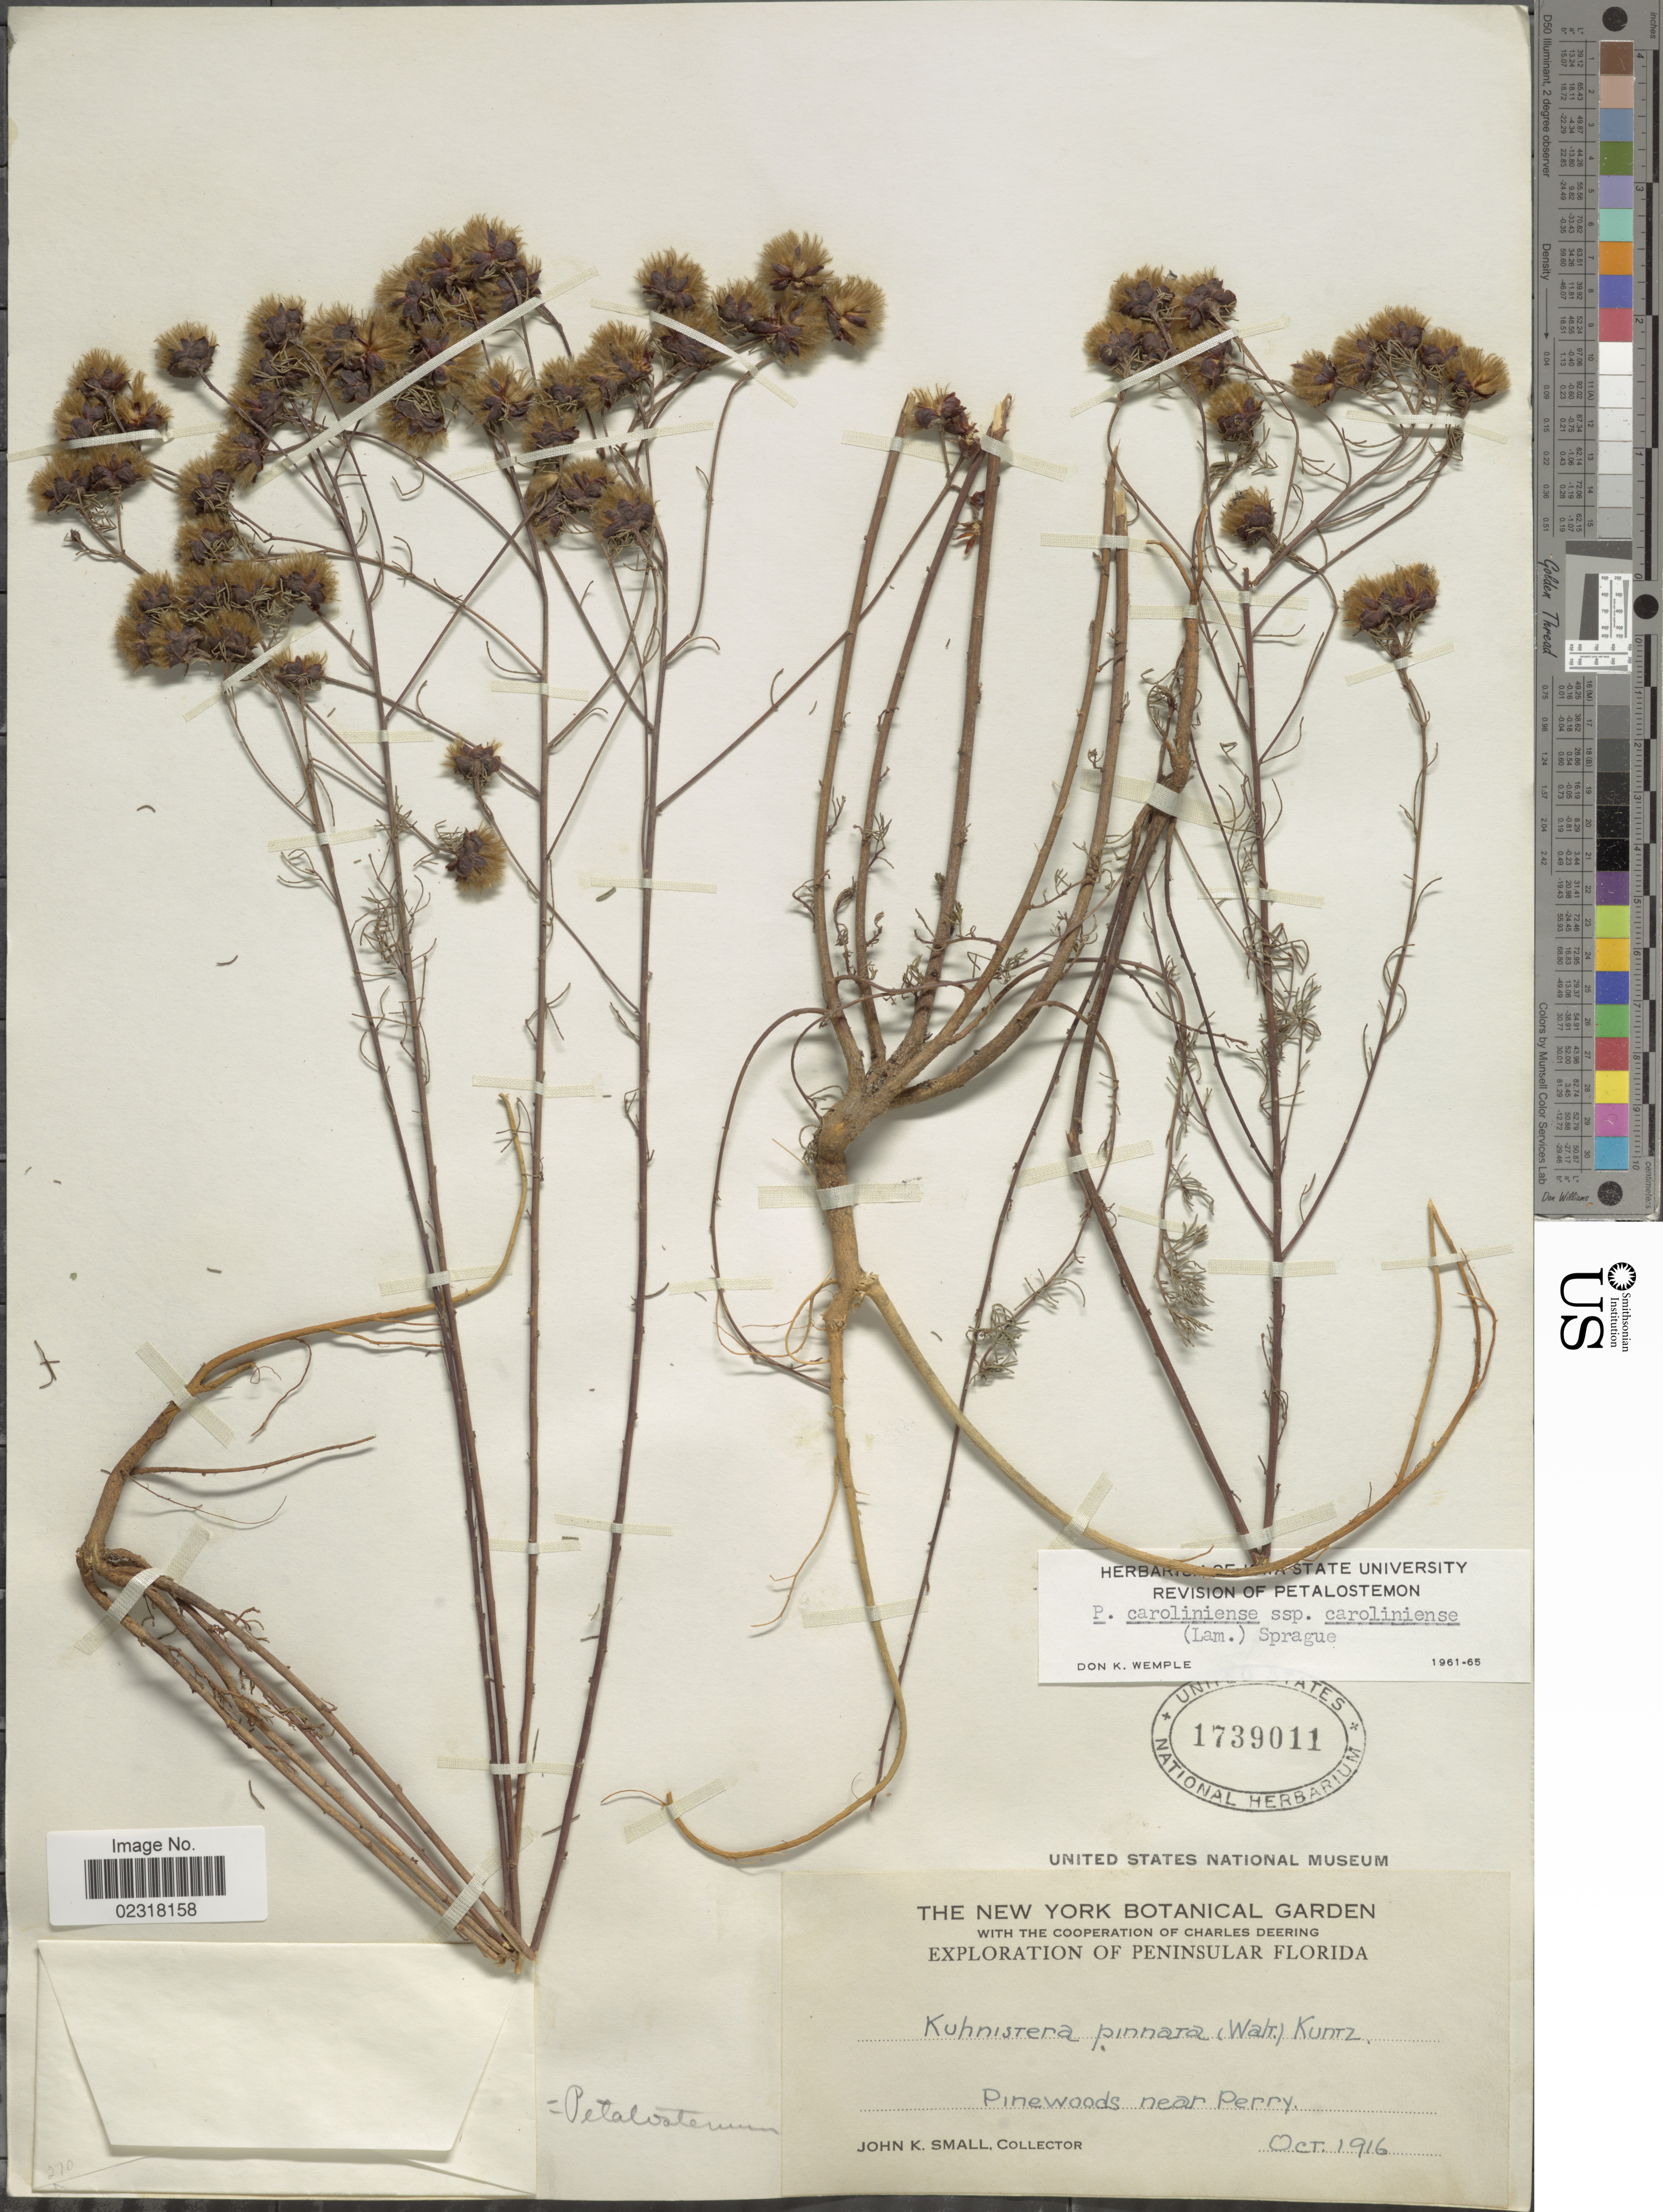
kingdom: Plantae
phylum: Tracheophyta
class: Magnoliopsida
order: Fabales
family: Fabaceae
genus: Dalea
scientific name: Dalea pinnata var. pinnata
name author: (J.F. Gmel.) Barneby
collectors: J. K. Small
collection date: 1916-10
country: United States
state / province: Florida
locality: Peninsular Florida, pinewoods near Perry.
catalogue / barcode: US 1739011